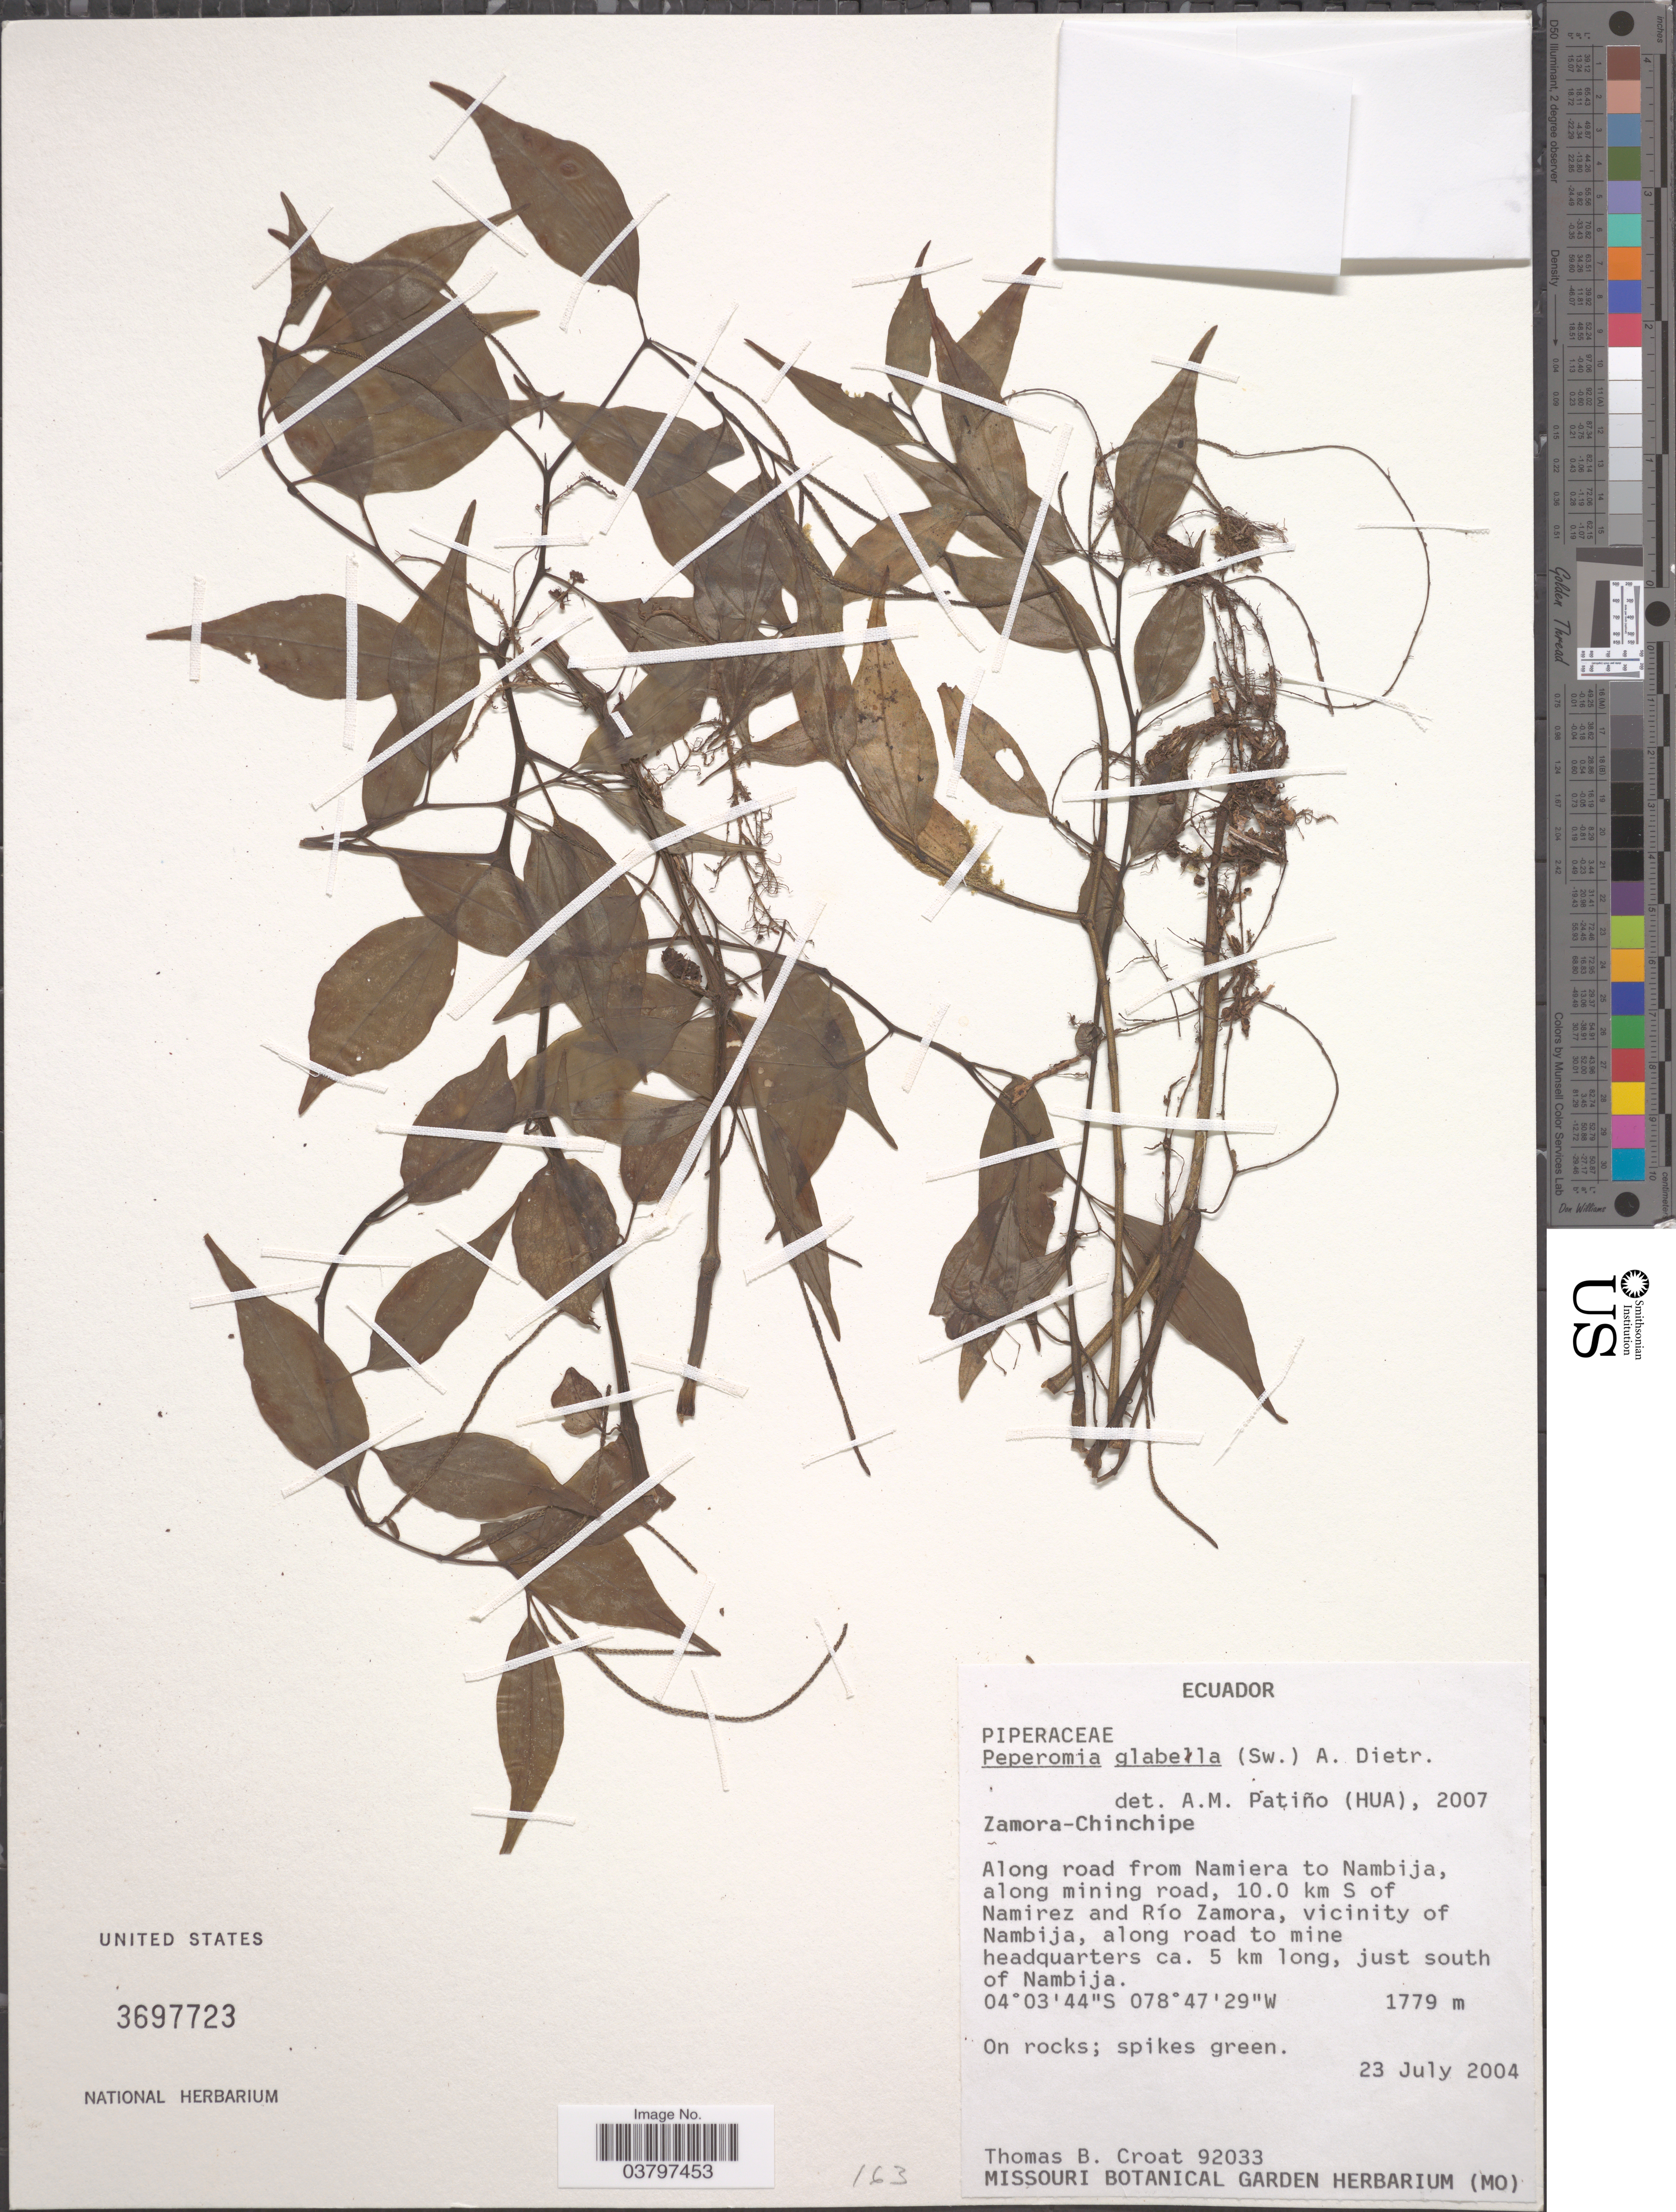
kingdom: Plantae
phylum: Tracheophyta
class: Magnoliopsida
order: Piperales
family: Piperaceae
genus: Peperomia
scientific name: Peperomia glabella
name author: (Sw.) A. Dietr.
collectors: T. B. Croat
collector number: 92033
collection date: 2004-07-23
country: Ecuador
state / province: Zamora-Chinchipe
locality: Along road from Namiera to Nambija, along mining road, 10.0 km S of Namirez and Río Zamora, vicinity of Nambija, along road to mine headquarters ca. 5 km long, just south of Nambija.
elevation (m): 1779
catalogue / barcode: US 3697723